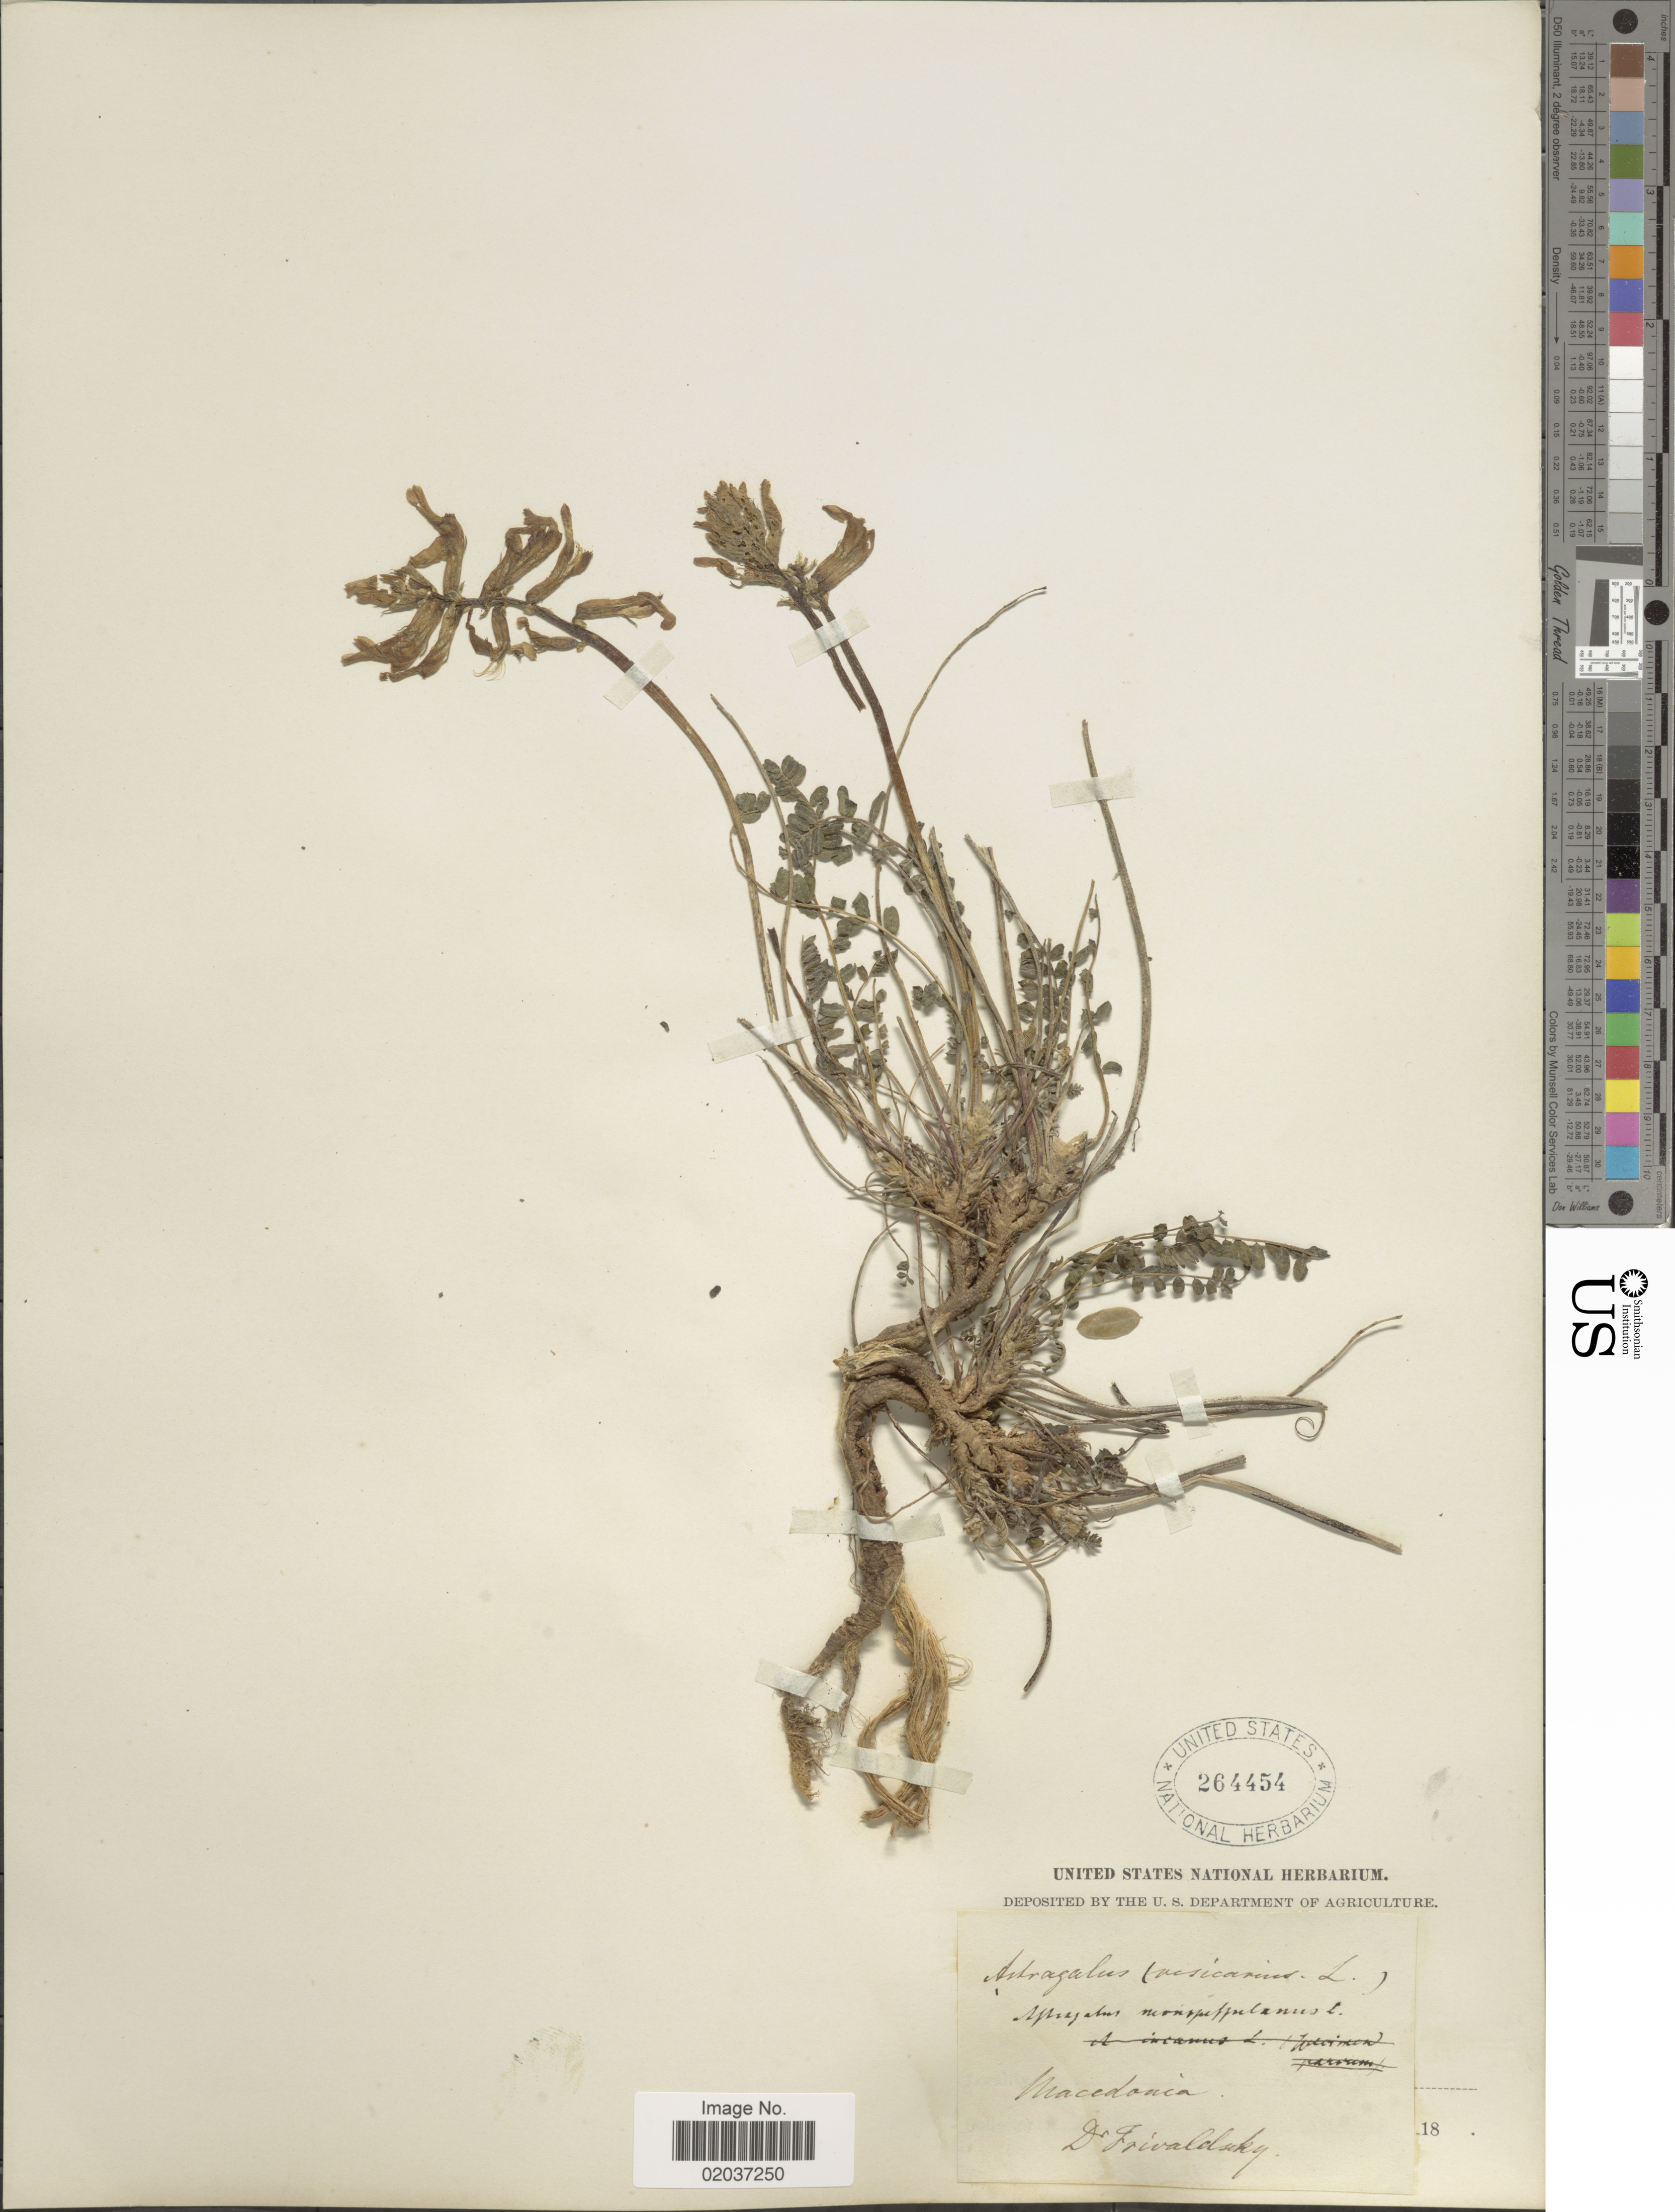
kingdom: Plantae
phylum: Tracheophyta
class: Magnoliopsida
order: Fabales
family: Fabaceae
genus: Astragalus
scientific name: Astragalus monspessulanus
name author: L.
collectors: E. Frivaldszky von Frivald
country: North Macedonia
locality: Macedonia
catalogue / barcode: US 264454